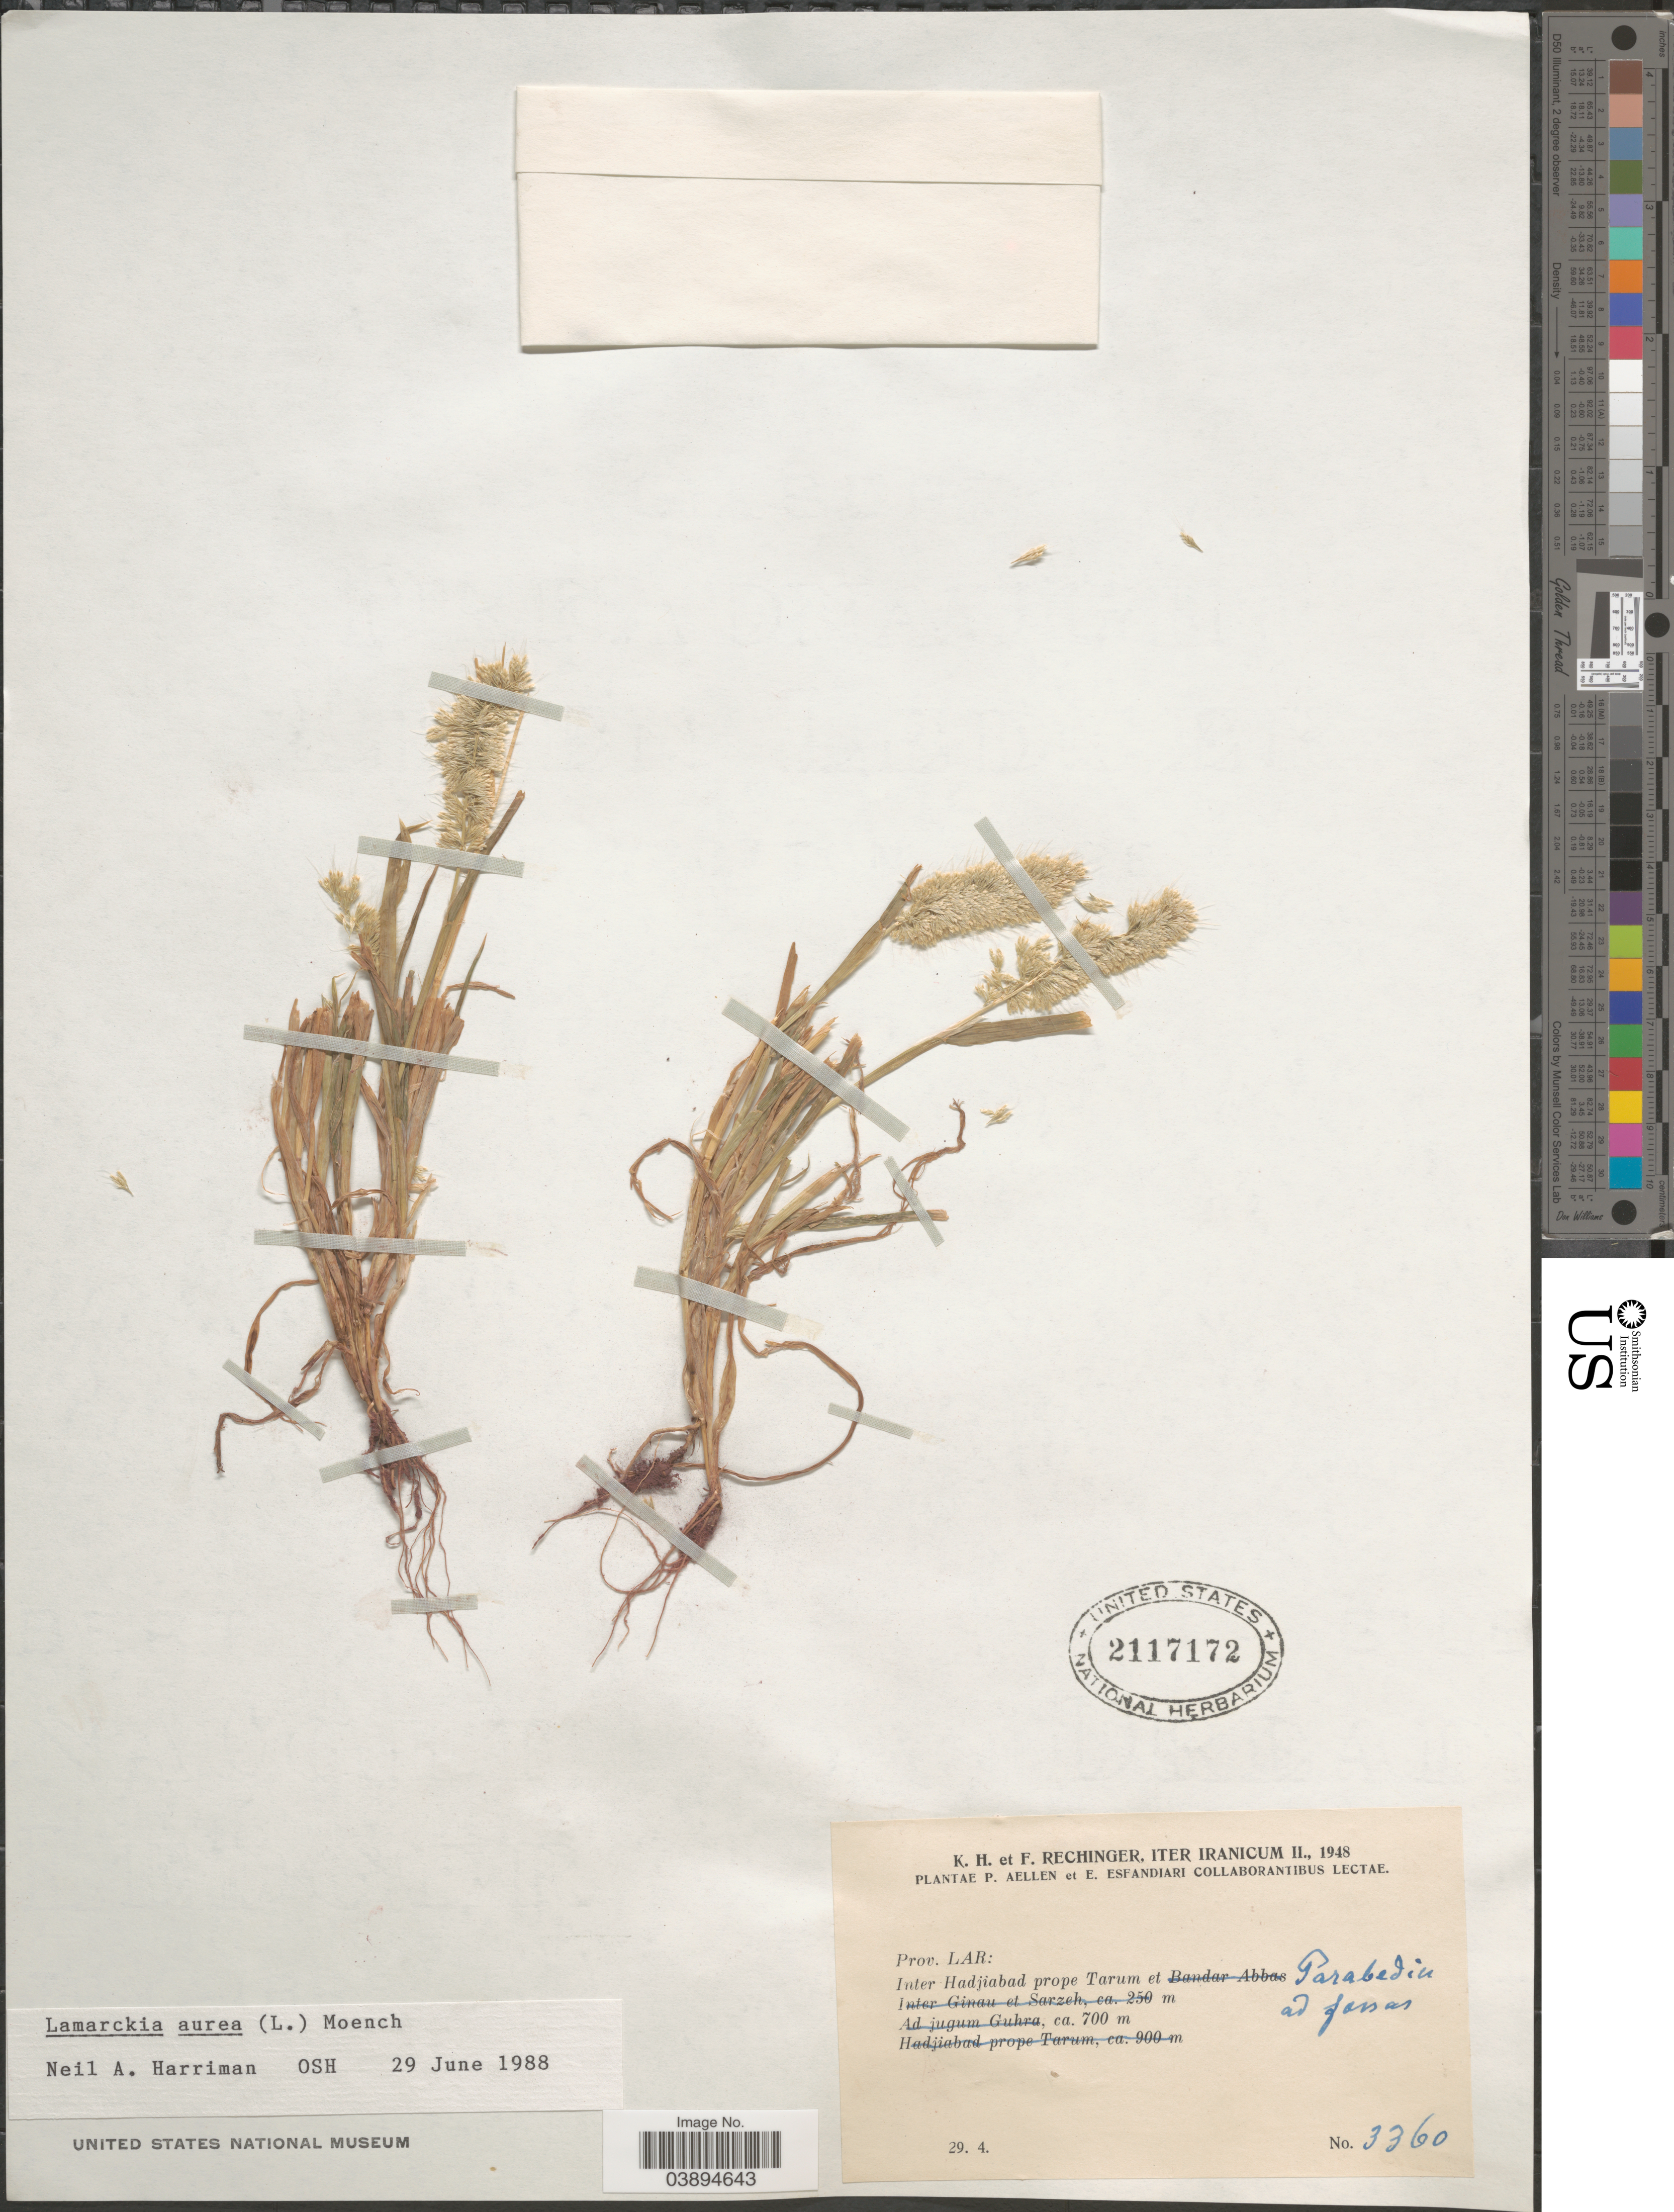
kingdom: Plantae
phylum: Tracheophyta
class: Liliopsida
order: Poales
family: Poaceae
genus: Lamarckia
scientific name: Lamarckia aurea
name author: (L.) Moench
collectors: K. H. Rechinger & F. Rechinger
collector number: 3360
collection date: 1948-04-29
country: Iran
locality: Prov. Lar: Inter Hadjiabad prope Tarum et Parabedin ad fanas. [interpreted]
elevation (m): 700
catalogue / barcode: US 2117172